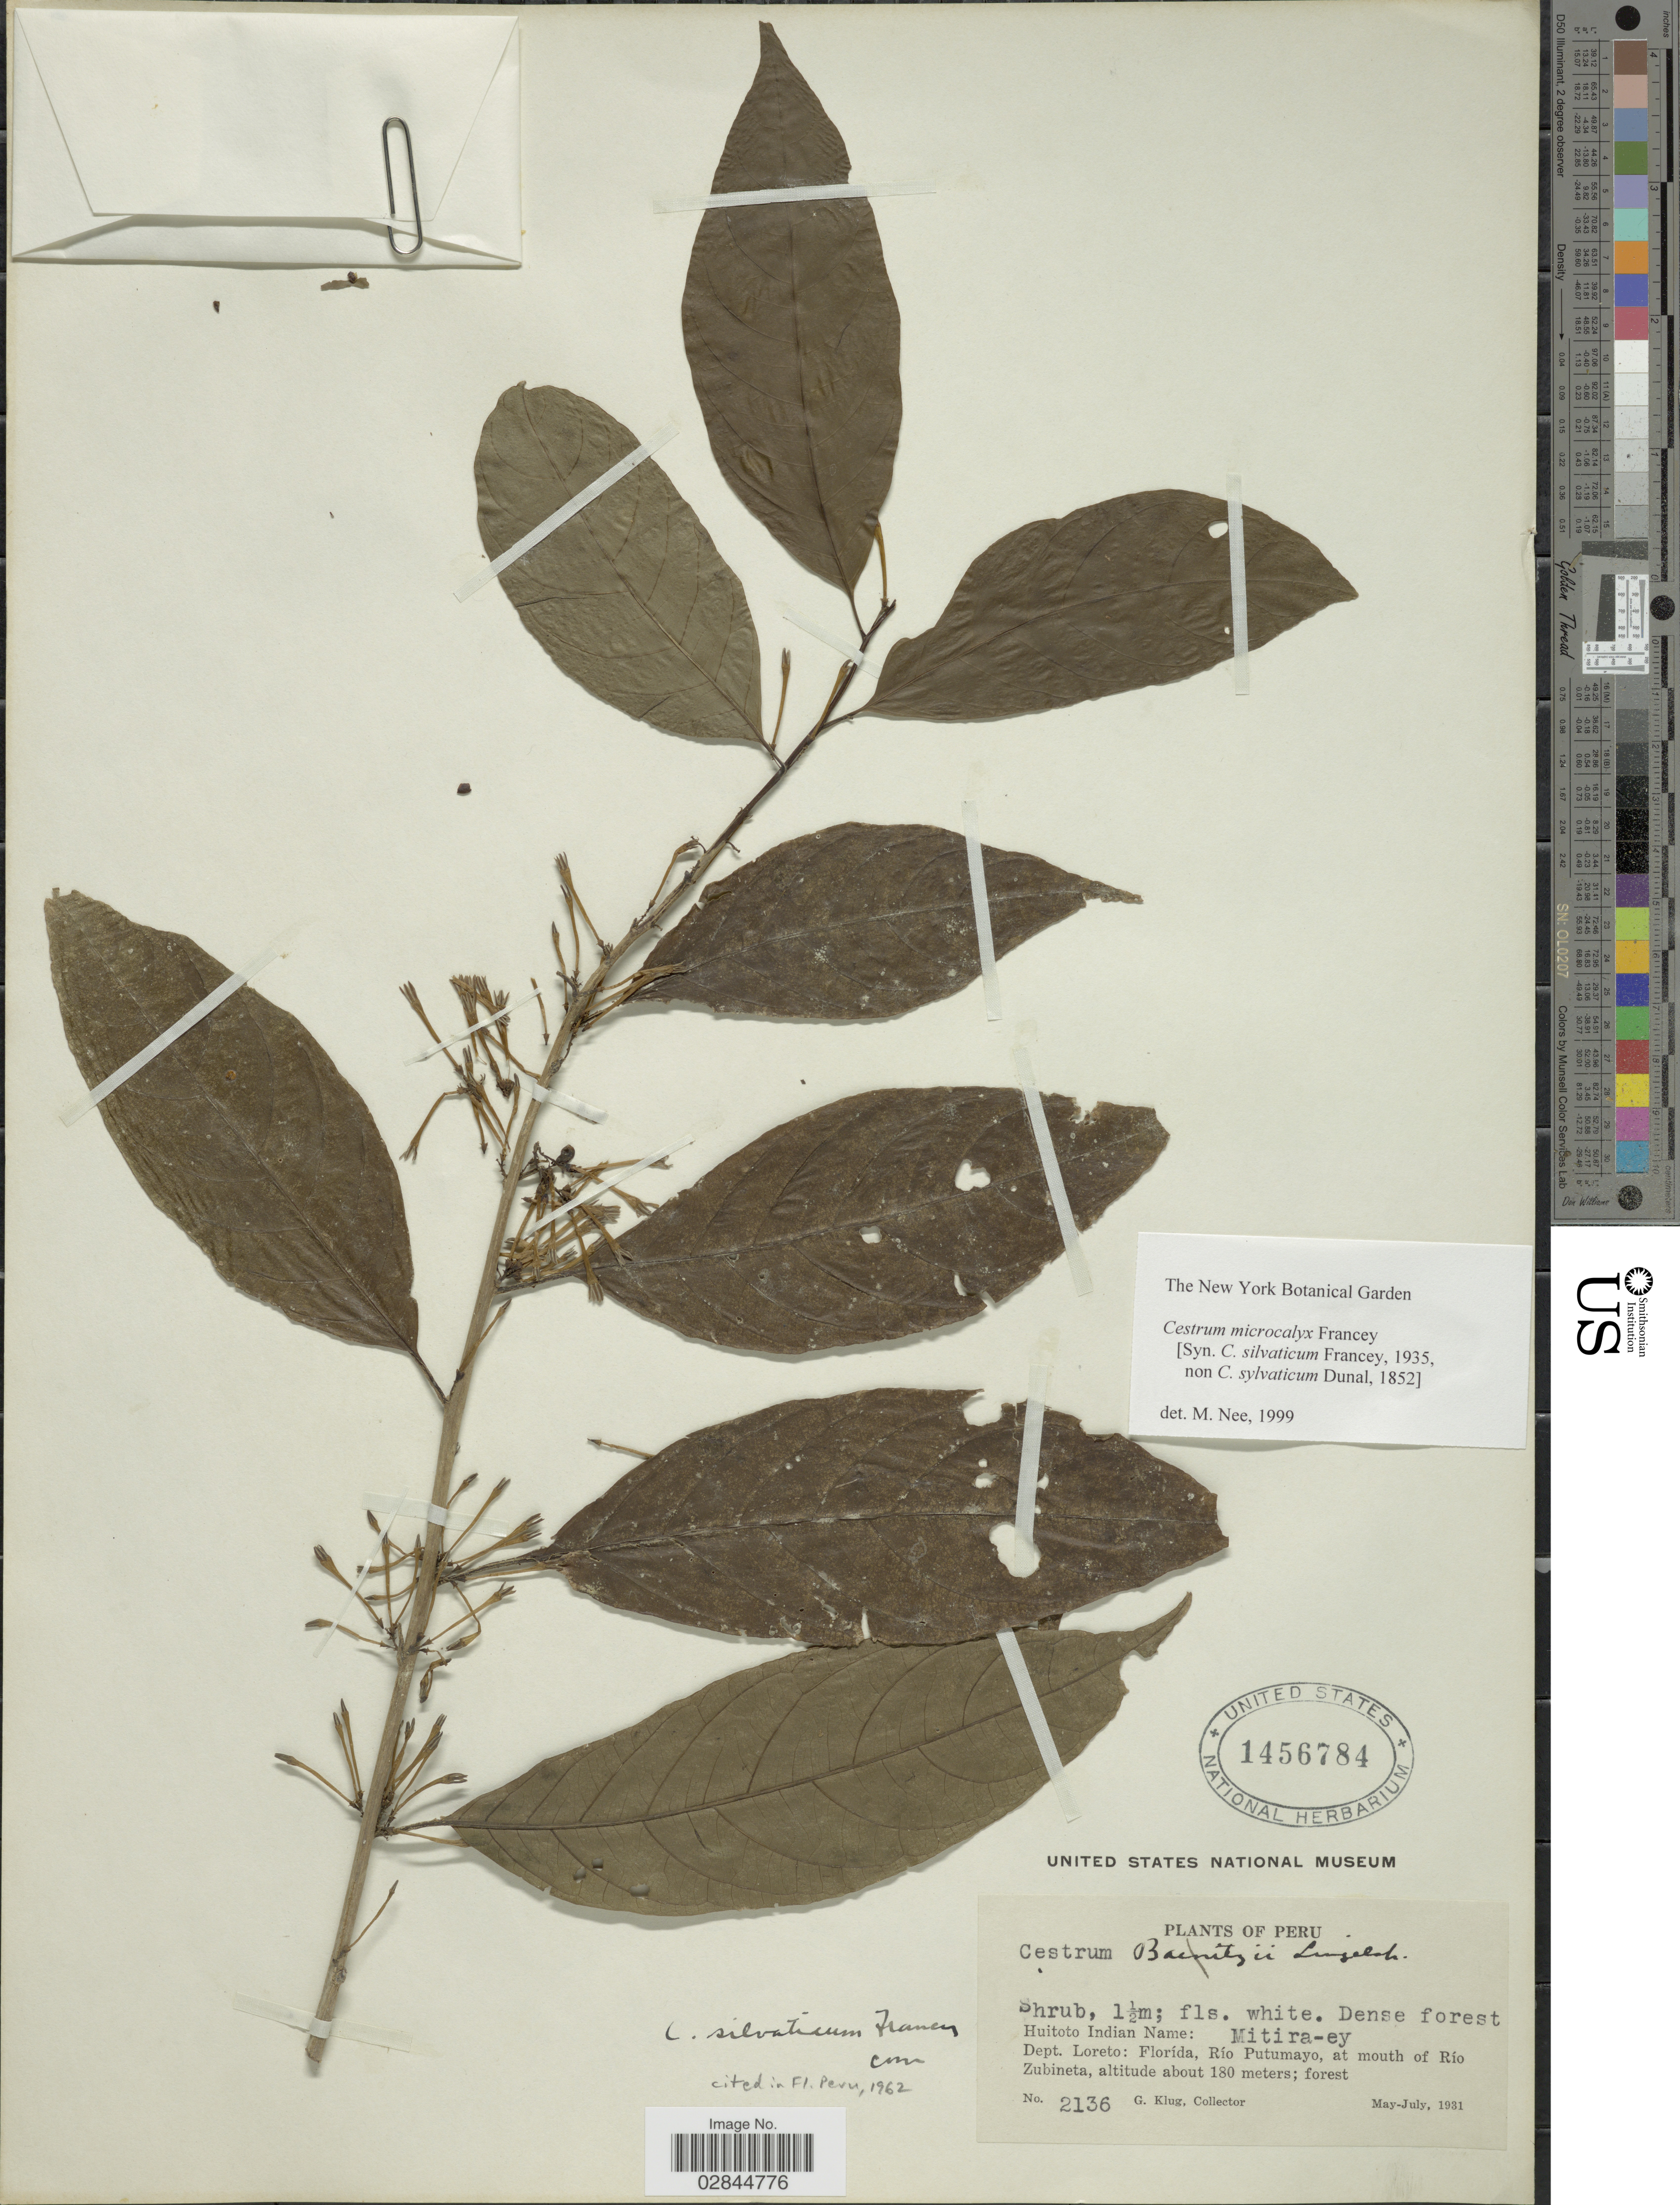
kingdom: Plantae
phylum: Tracheophyta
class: Magnoliopsida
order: Solanales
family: Solanaceae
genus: Cestrum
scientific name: Cestrum microcalyx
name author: Francey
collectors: G. Klug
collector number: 2136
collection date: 1931-05/1931-07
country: Peru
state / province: Loreto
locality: Florída, Río Putumayo, at mouth of Río Zubineta.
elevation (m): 180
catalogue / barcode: US 1456784